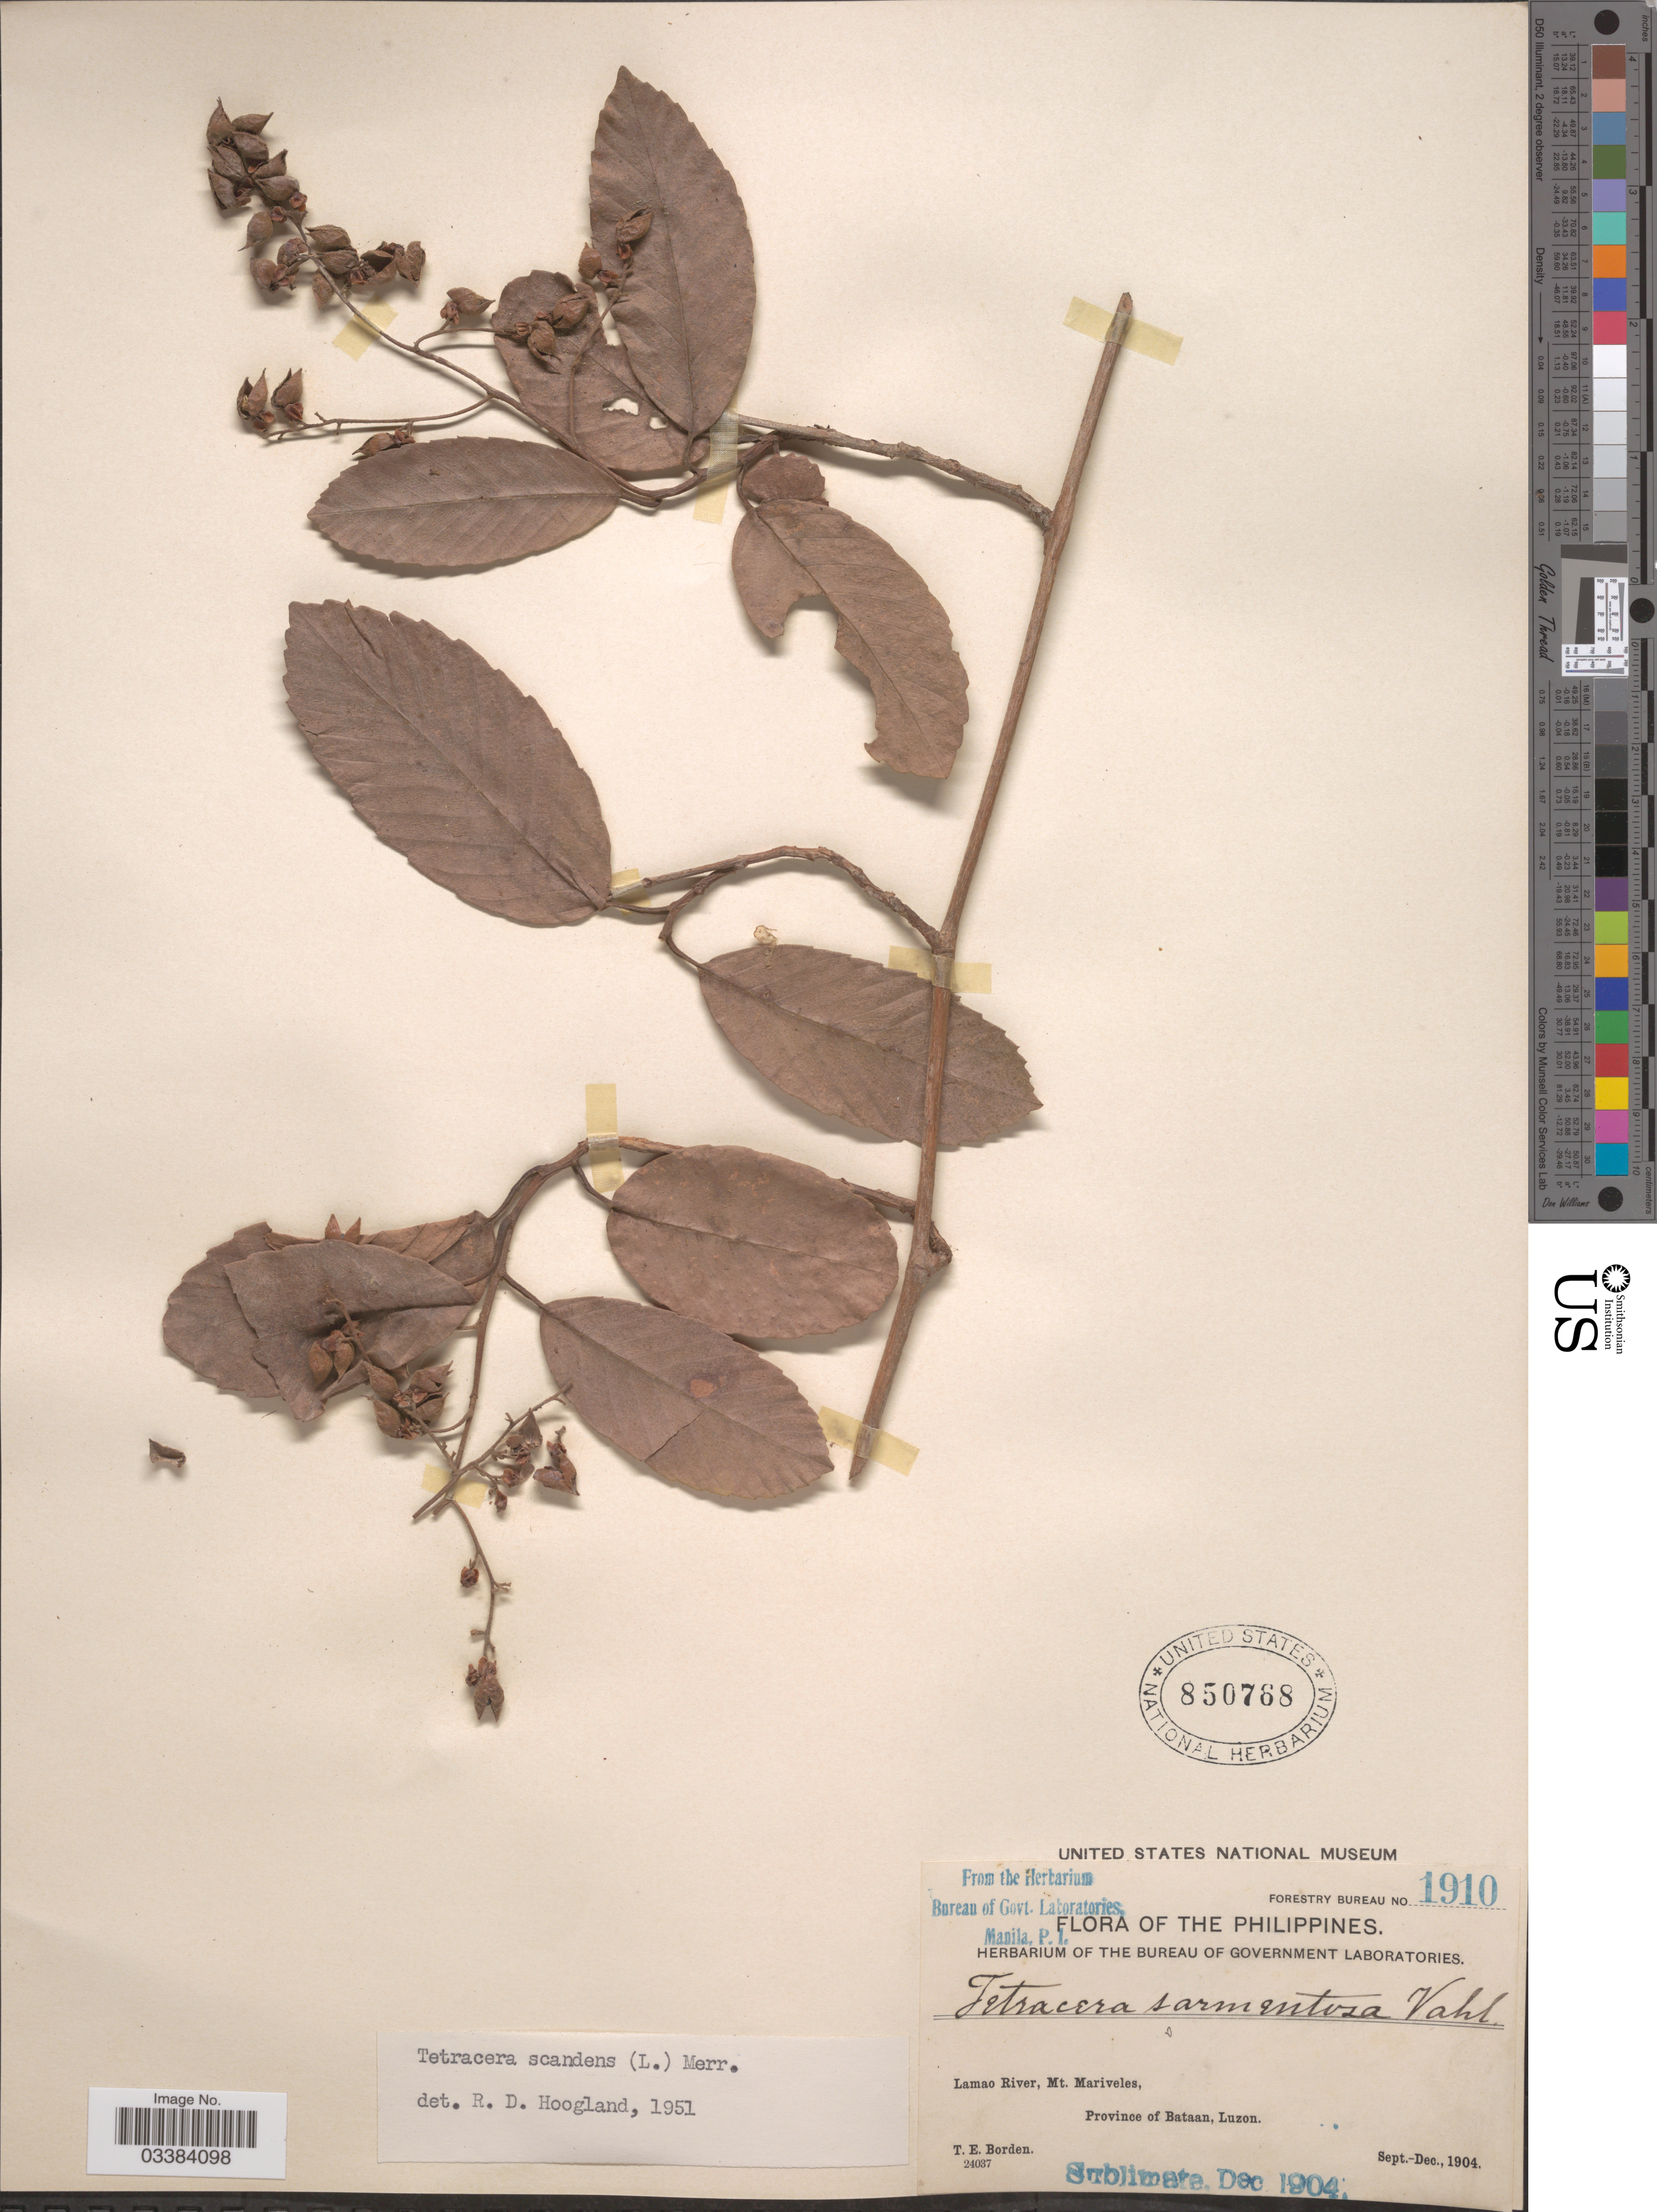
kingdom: Plantae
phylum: Tracheophyta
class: Magnoliopsida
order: Dilleniales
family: Dilleniaceae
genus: Tetracera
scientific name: Tetracera scandens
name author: (L.) Merr.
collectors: T. E. Borden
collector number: Forestry Bureau 1910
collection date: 1904-09/1904-12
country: Philippines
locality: Lamao River, Mt. Mariveles, Province of Bataan, Luzon.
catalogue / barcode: US 850768